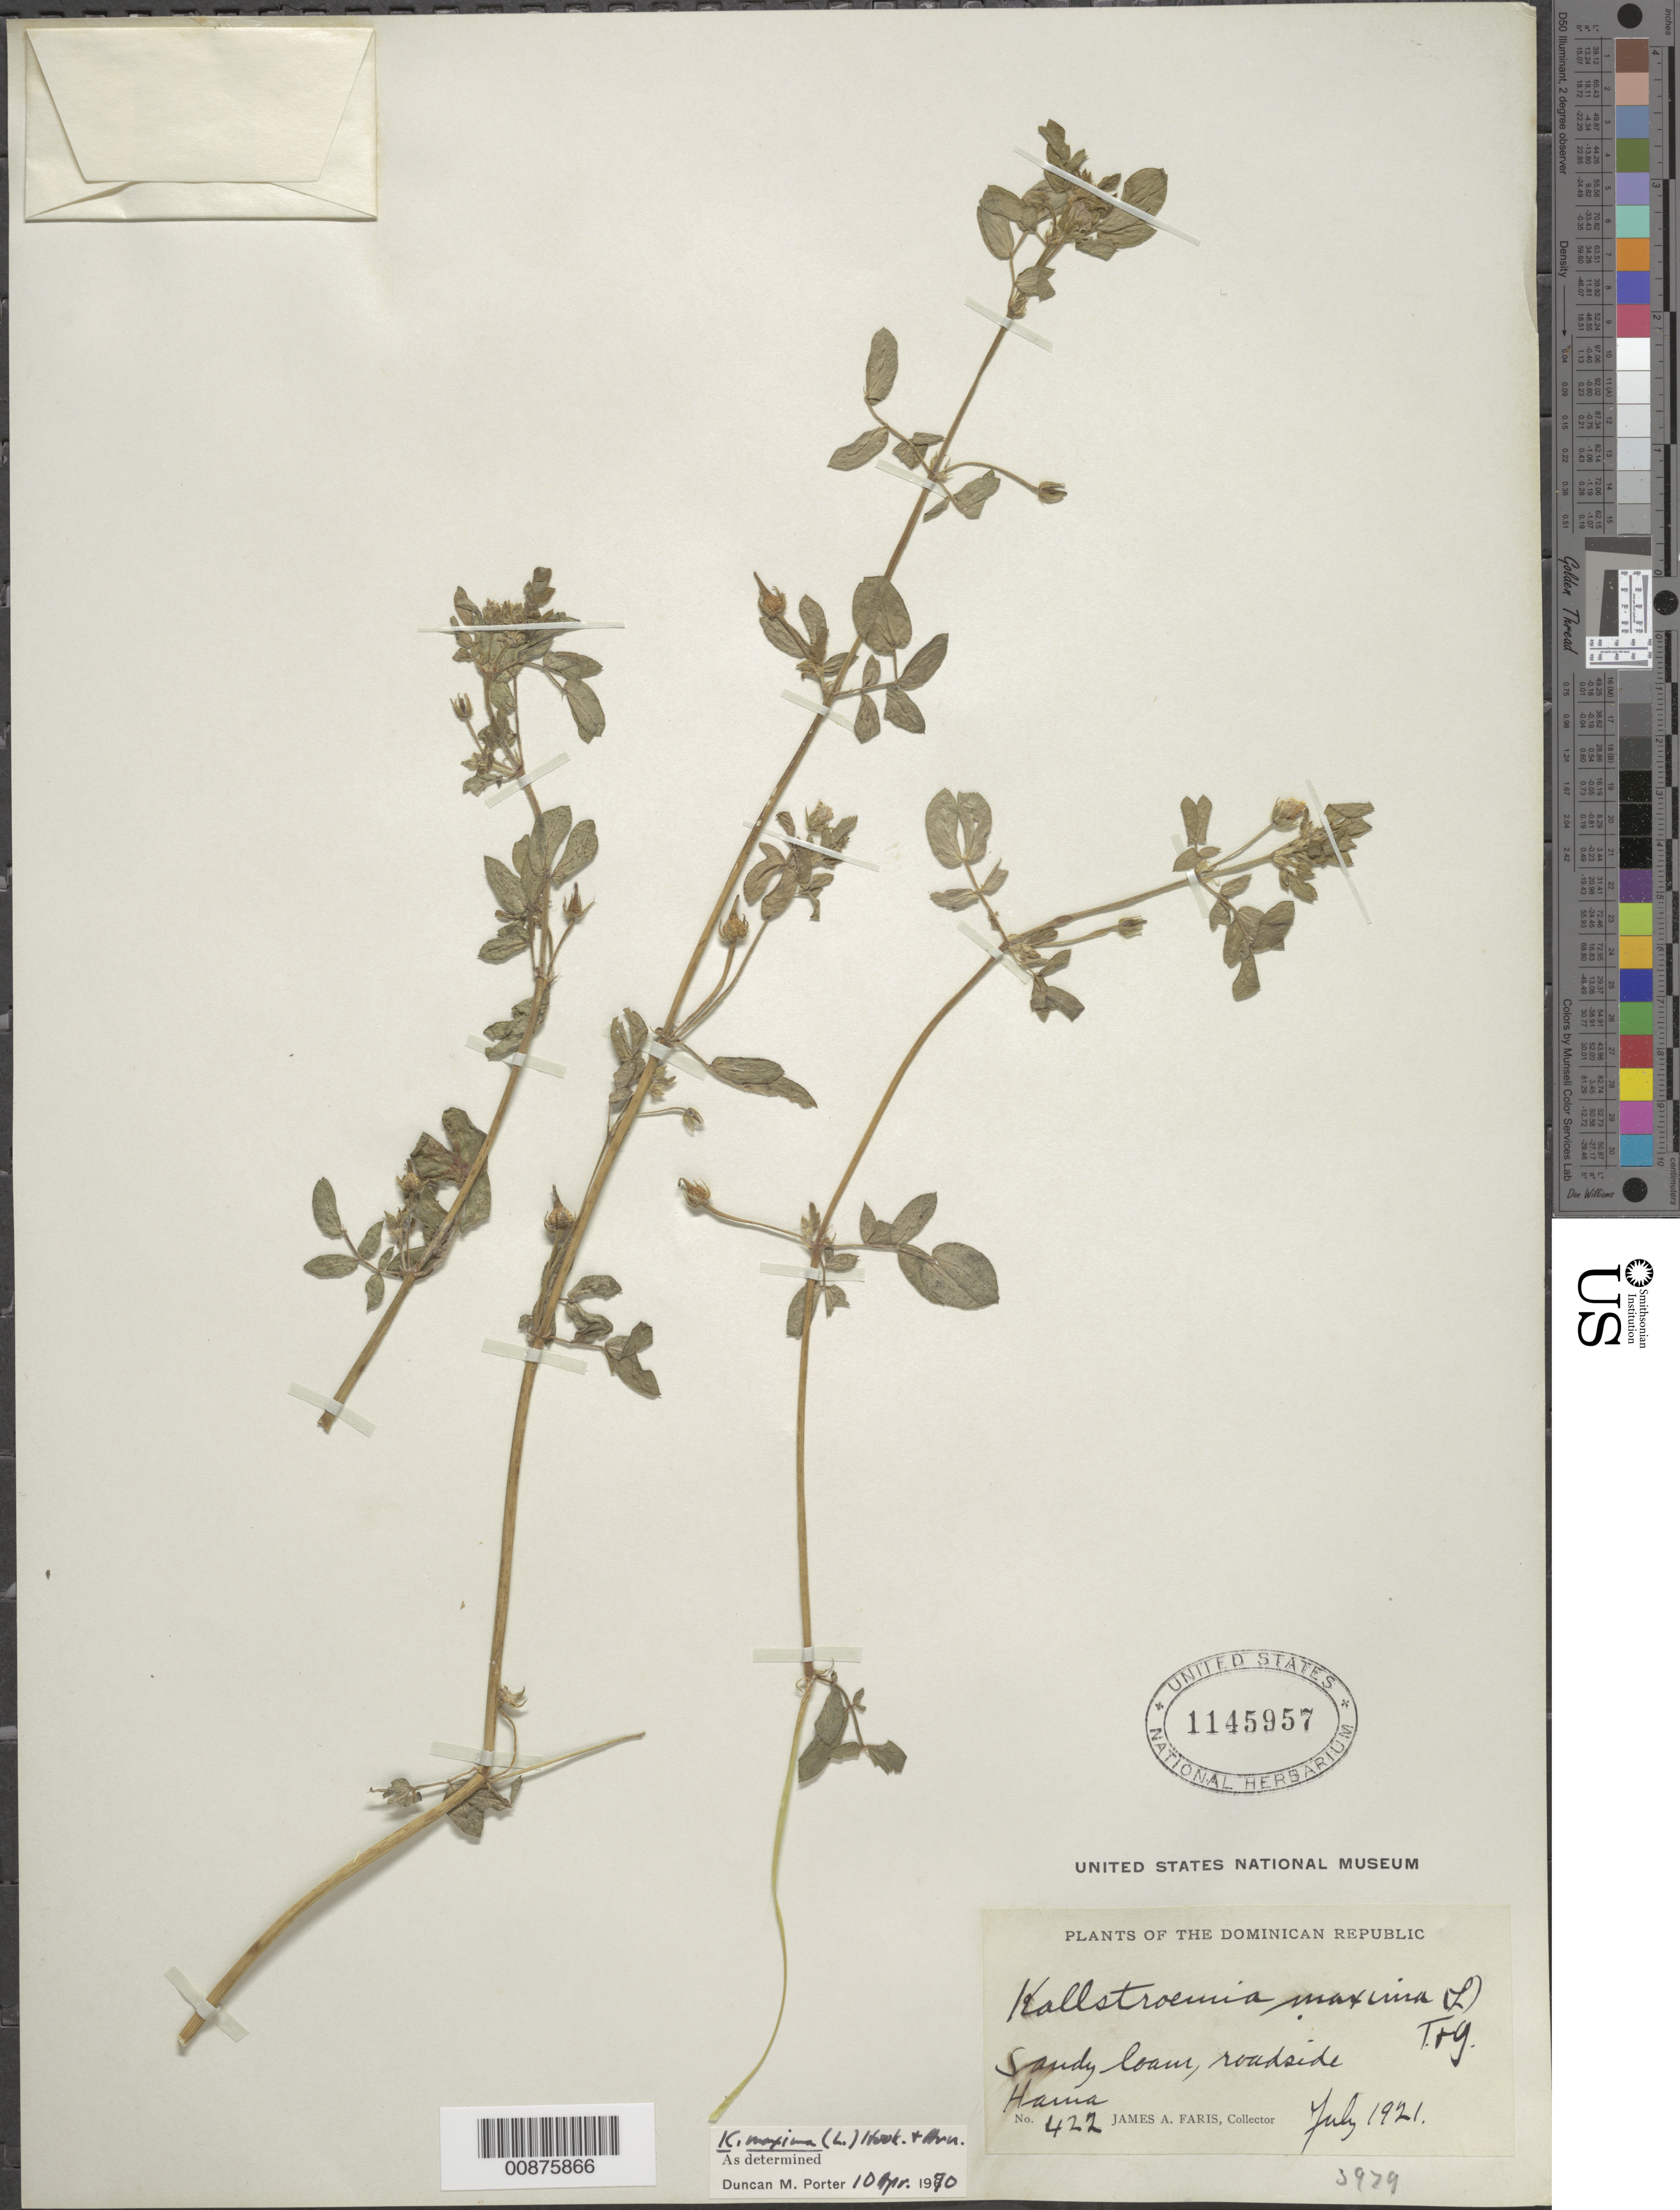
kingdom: Plantae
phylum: Tracheophyta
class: Magnoliopsida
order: Zygophyllales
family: Zygophyllaceae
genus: Kallstroemia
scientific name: Kallstroemia maxima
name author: (L.) Hook. & Arn.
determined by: Porter, D. M.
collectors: J. Faris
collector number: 422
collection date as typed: Jul 1921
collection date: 1921-07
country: Dominican Republic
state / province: San Cristóbal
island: Hispaniola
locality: Haina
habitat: Sandy loam, roadside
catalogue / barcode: US 1145957